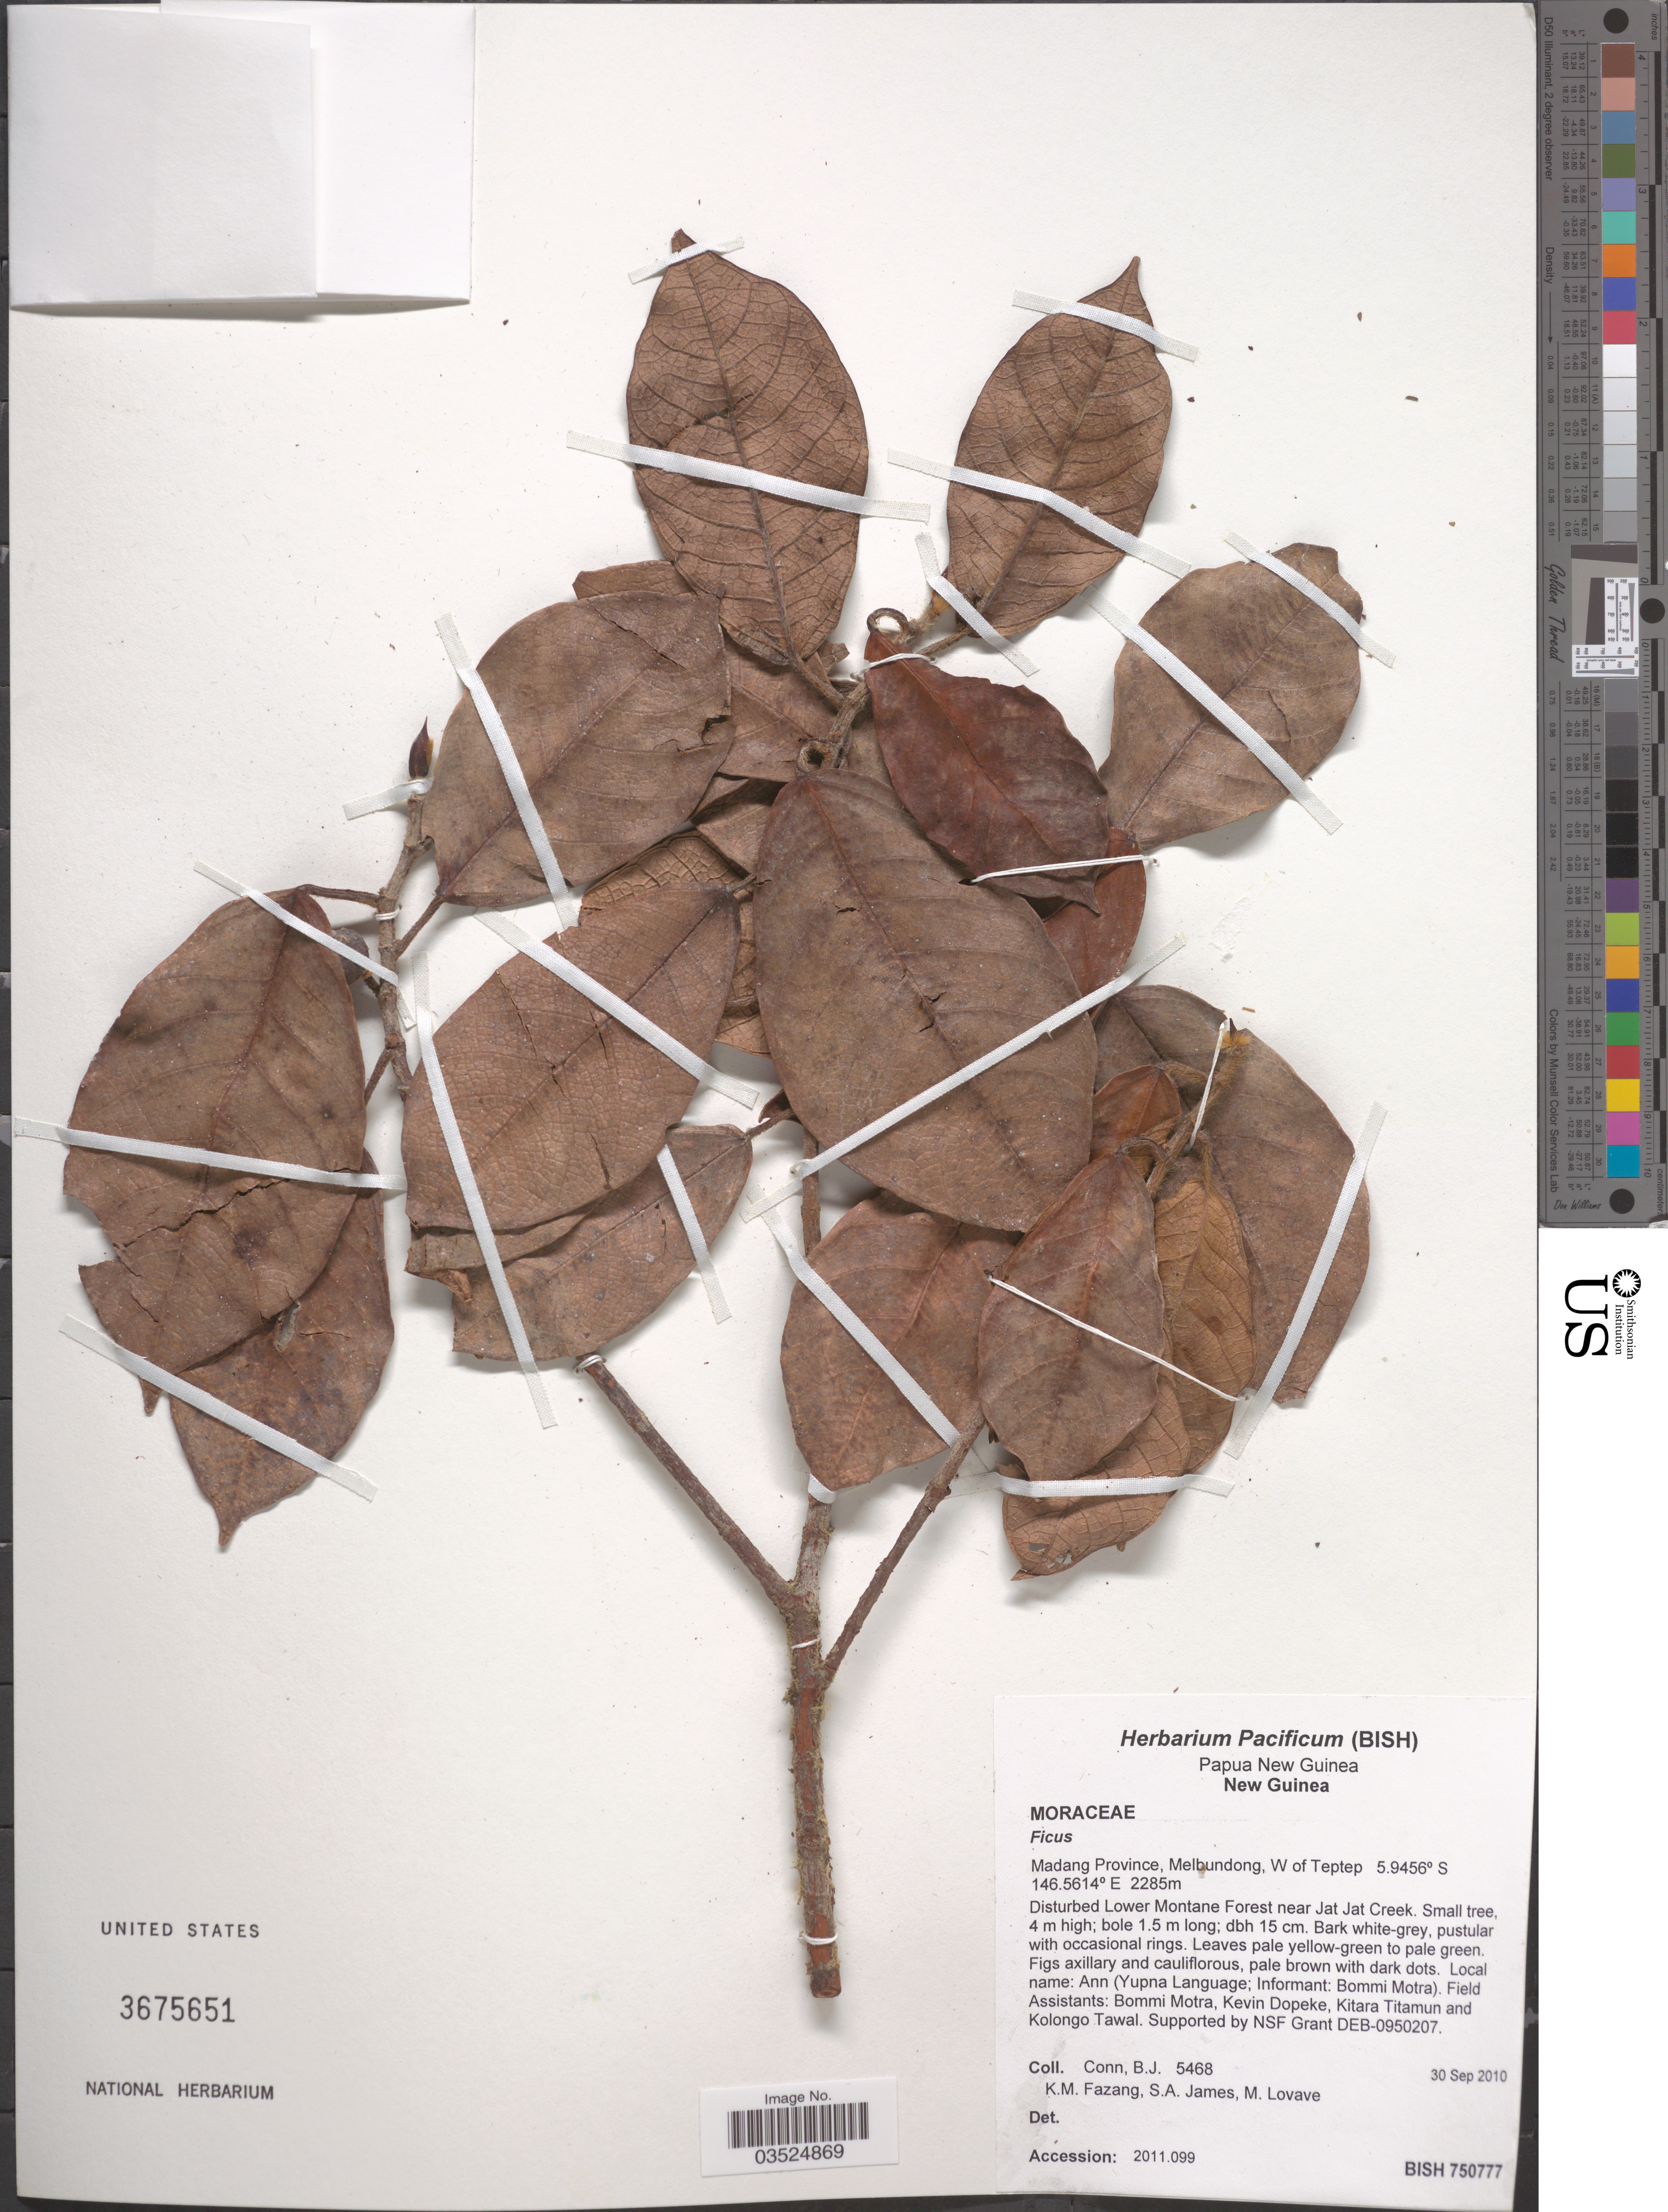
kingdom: Plantae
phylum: Tracheophyta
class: Magnoliopsida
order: Rosales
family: Moraceae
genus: Ficus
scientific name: Ficus sp.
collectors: B. Conn, K. Fazang, S. James & M. Lovave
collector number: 5468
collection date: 2010-09-30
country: Papua New Guinea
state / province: Madang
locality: New Guinea. Melbundong, W of Teptep. Disturbed Lower Montane Forest near Jat Jat Creek.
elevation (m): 2285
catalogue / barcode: US 3675651